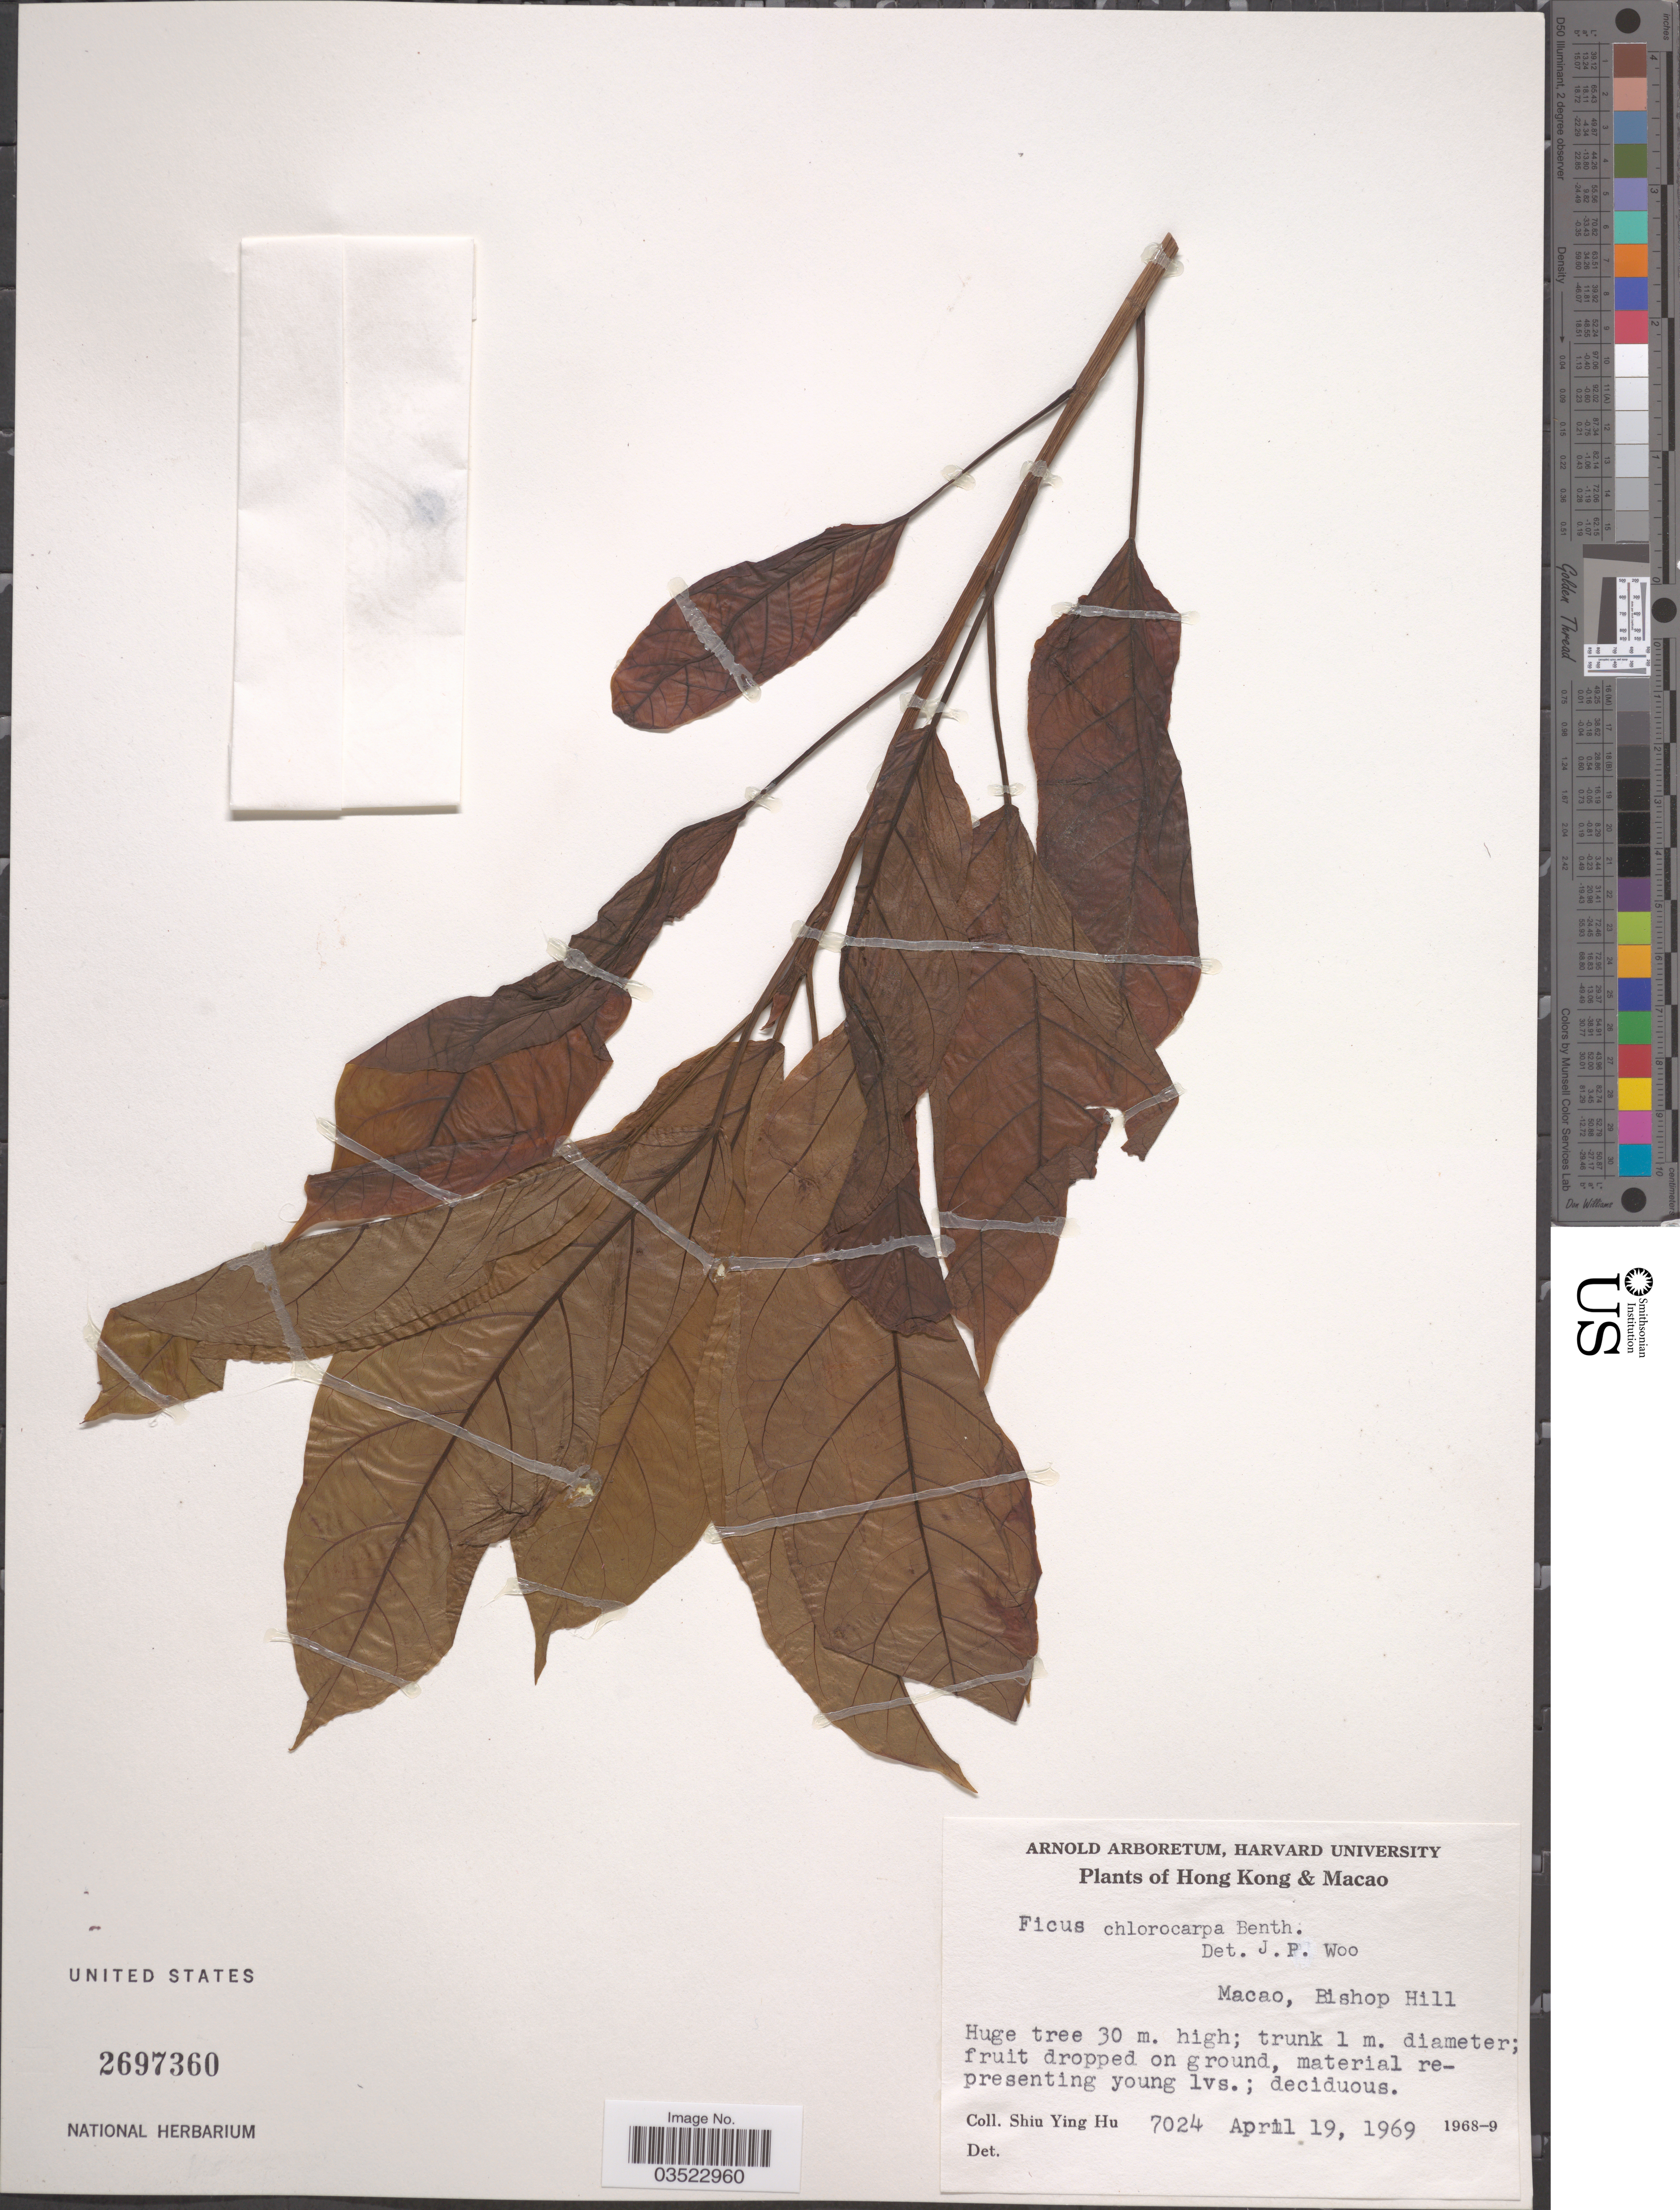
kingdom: Plantae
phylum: Tracheophyta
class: Magnoliopsida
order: Rosales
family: Moraceae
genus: Ficus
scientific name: Ficus variegata var. chlorocarpa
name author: King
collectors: S. Y. Hu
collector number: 7024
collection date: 1969-04-19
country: China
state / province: Macau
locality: Macao, Bishop Hill.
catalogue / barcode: US 2697360